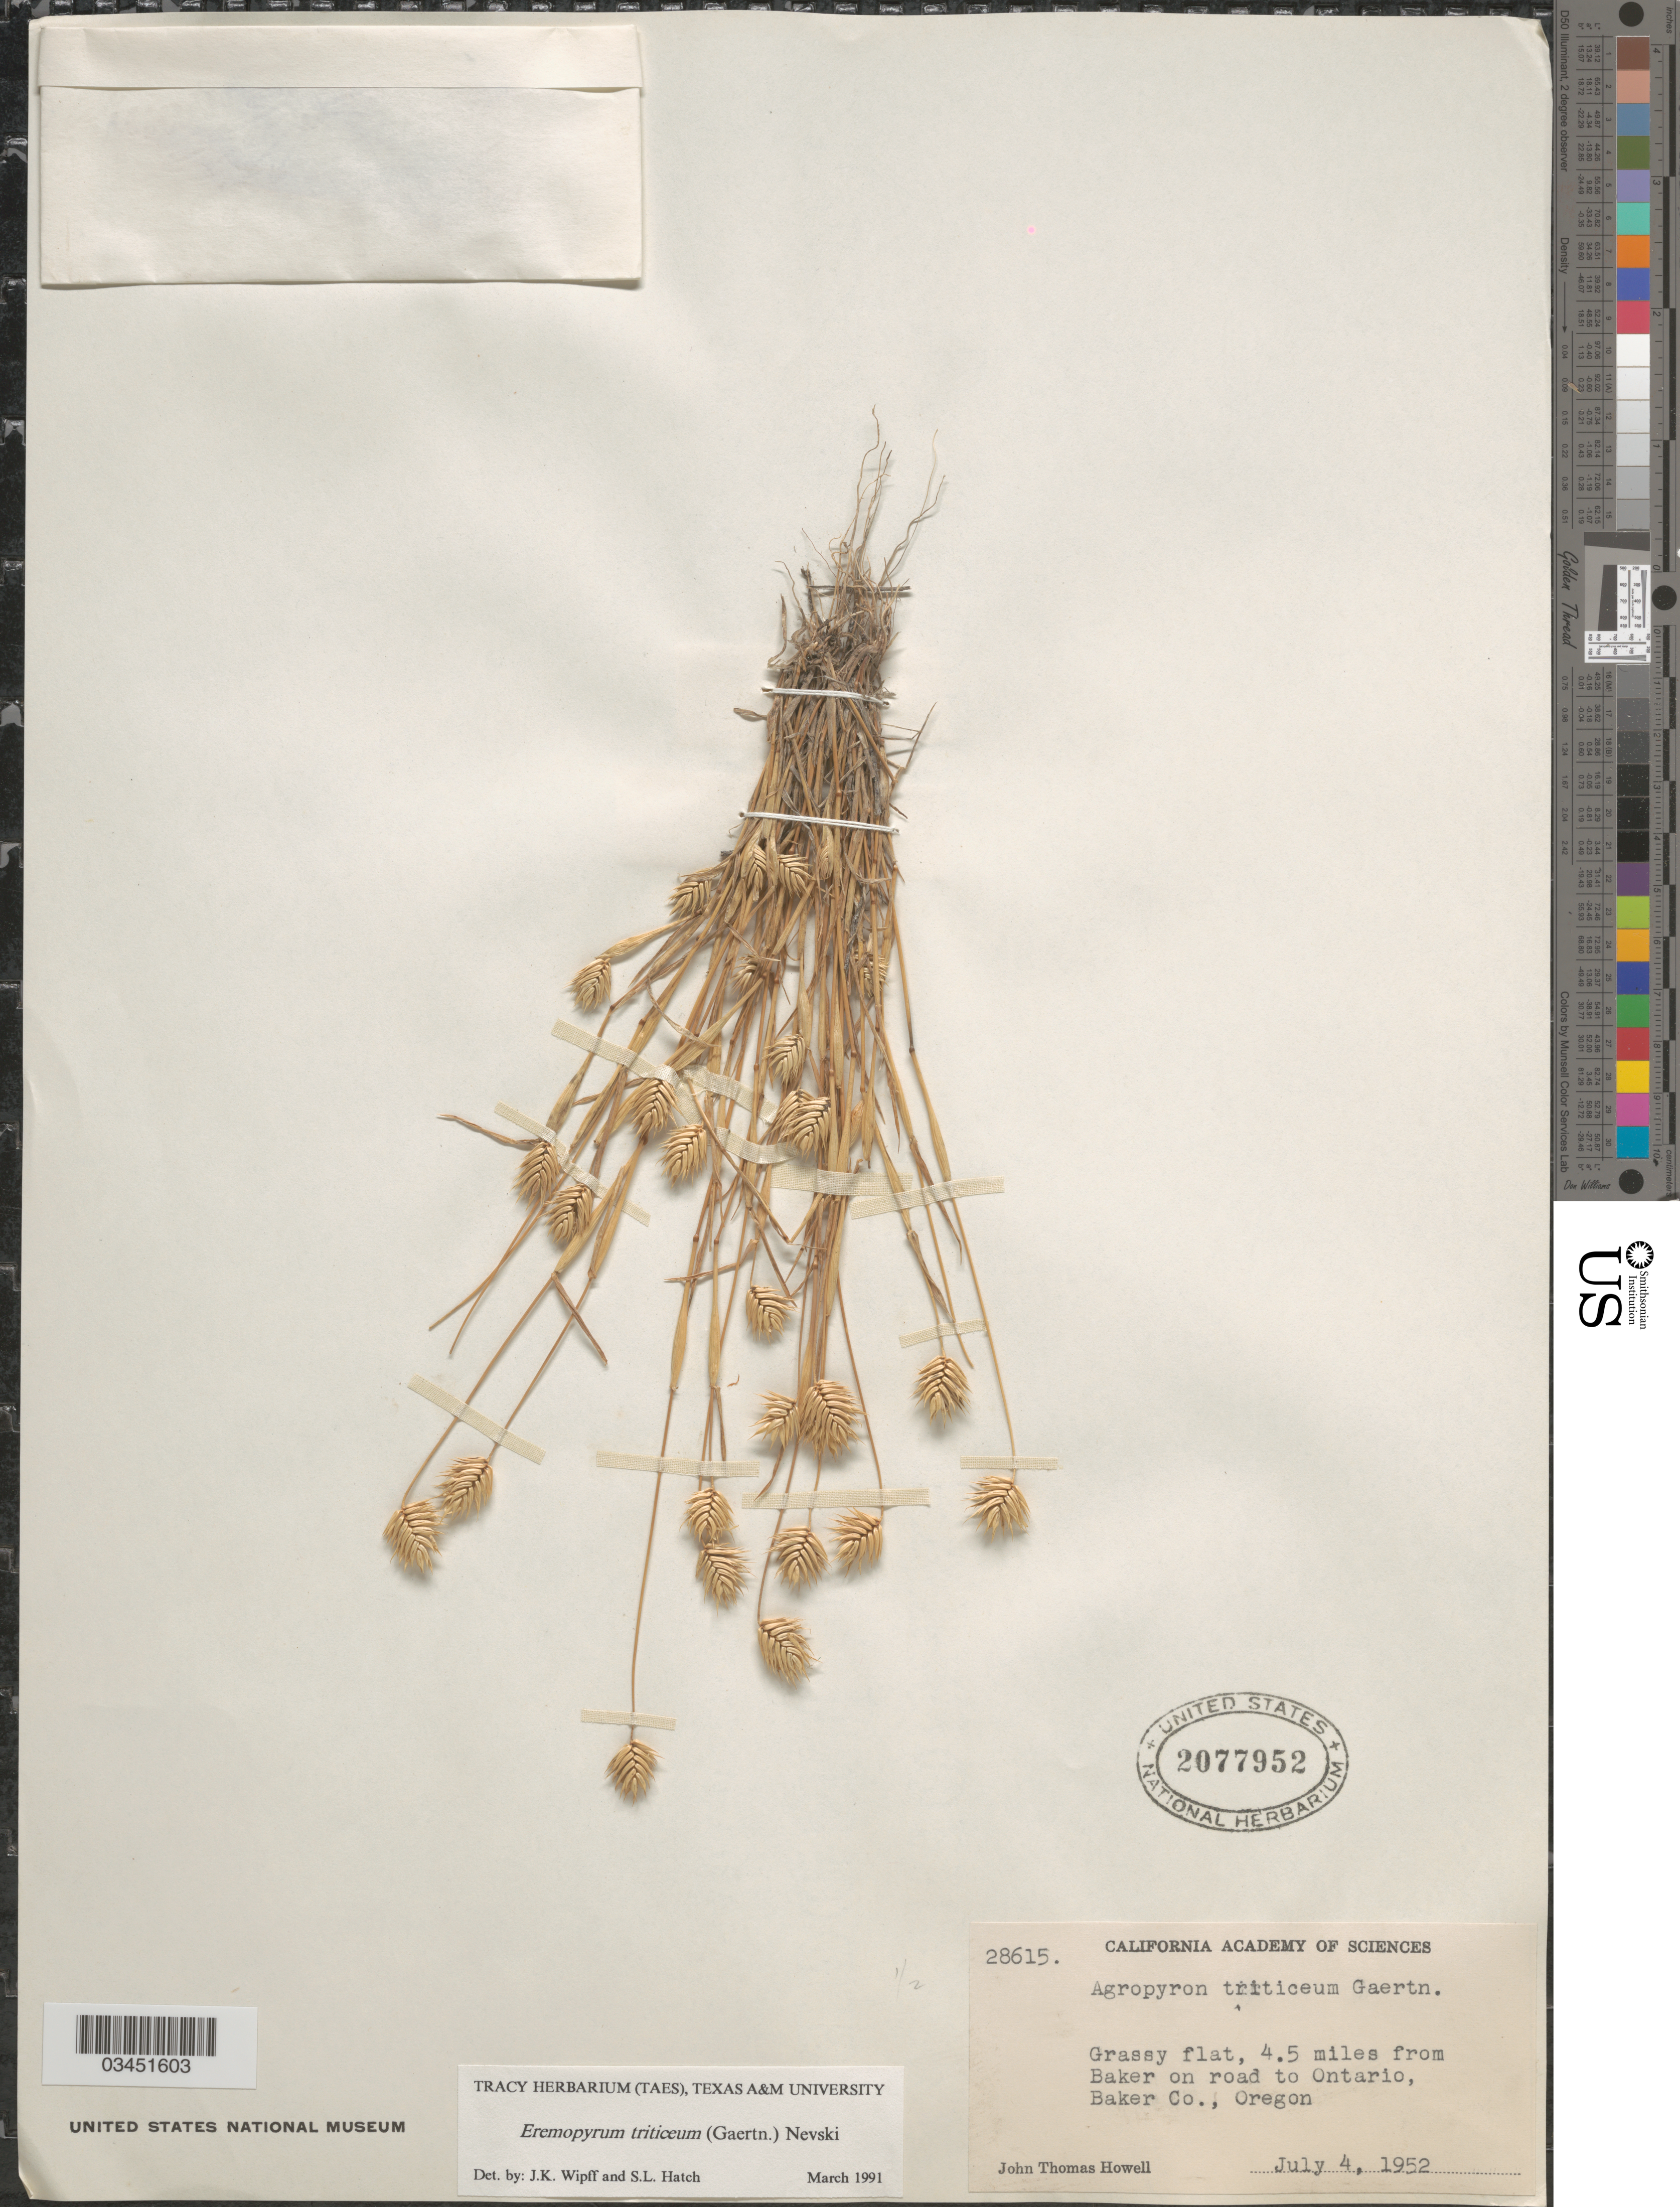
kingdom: Plantae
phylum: Tracheophyta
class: Liliopsida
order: Poales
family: Poaceae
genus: Eremopyrum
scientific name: Eremopyrum triticeum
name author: (Gaertn.) Nevski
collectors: J. T. Howell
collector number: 28615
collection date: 1952-07-04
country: United States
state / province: Oregon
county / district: Baker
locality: Grassy flat, 4.5 miles from Baker on road to Ontario, Baker Co.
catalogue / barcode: US 2077952